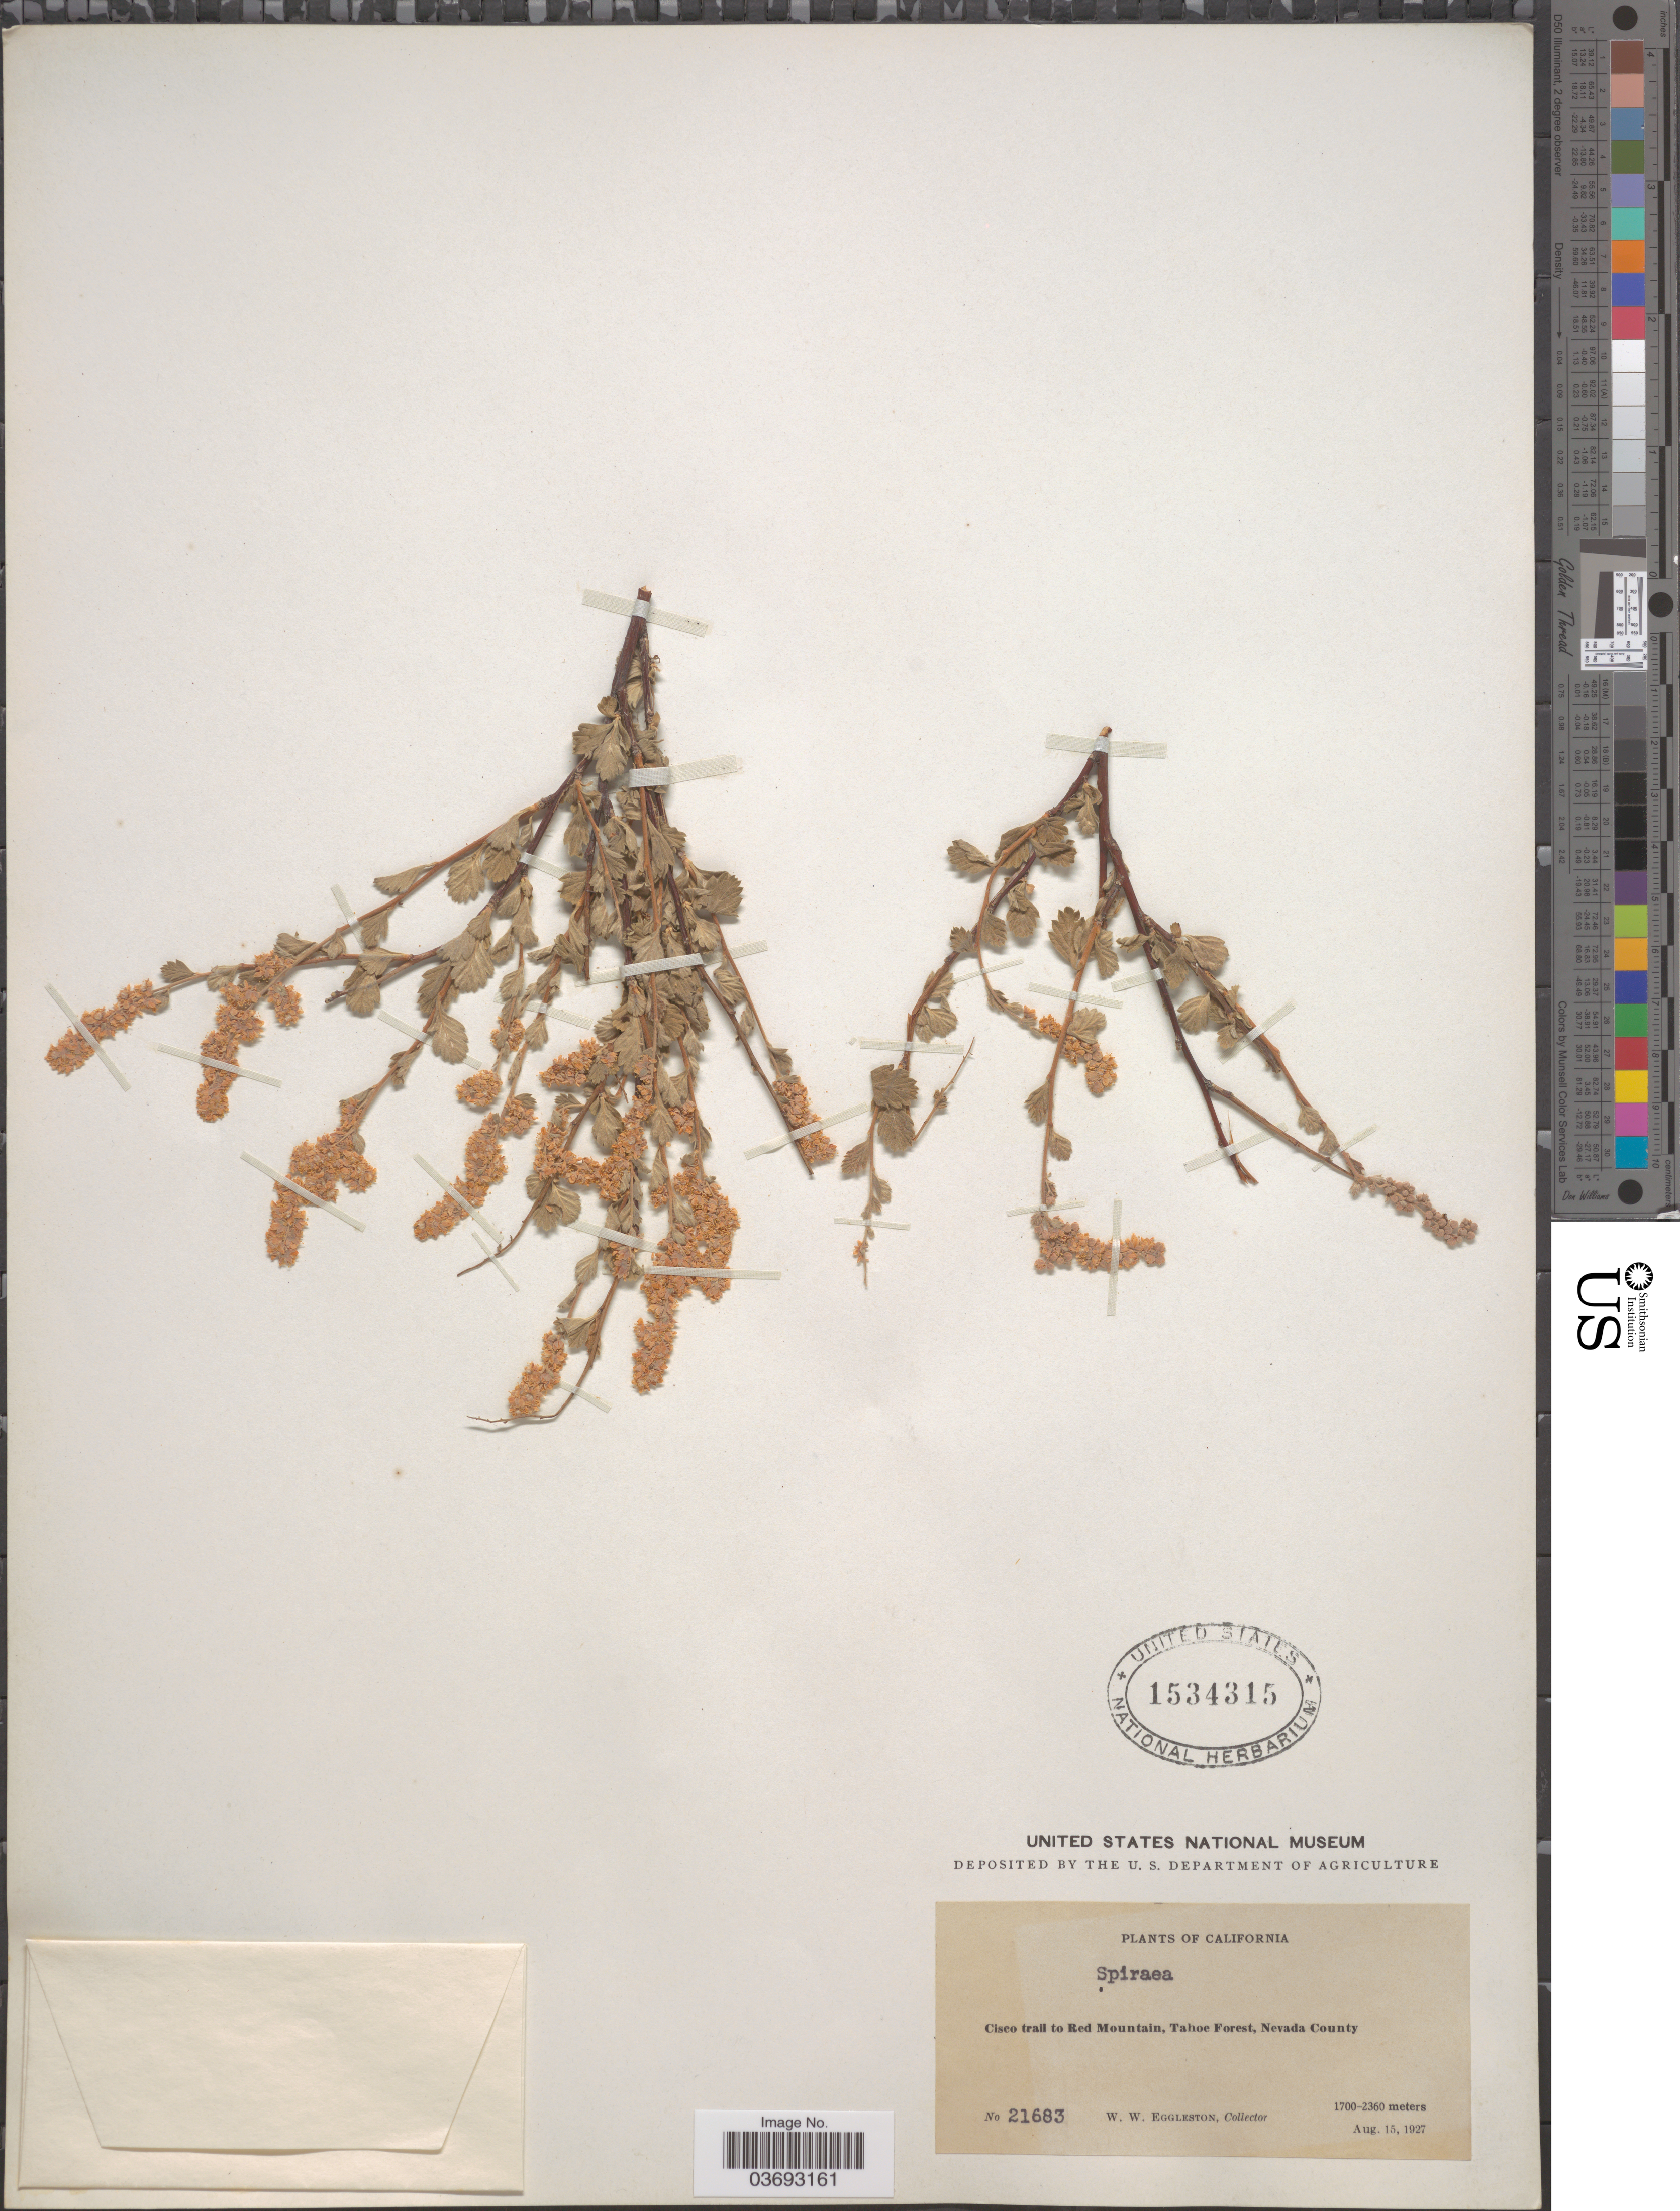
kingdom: Plantae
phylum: Tracheophyta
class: Magnoliopsida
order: Rosales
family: Rosaceae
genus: Spiraea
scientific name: Spiraea sp.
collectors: W. W. Eggleston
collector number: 21683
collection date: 1927-08-15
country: United States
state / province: California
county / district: Nevada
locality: Cisco trail to Red Mountain, Tahoe Forest, Nevada County.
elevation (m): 1700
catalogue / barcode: US 1534315